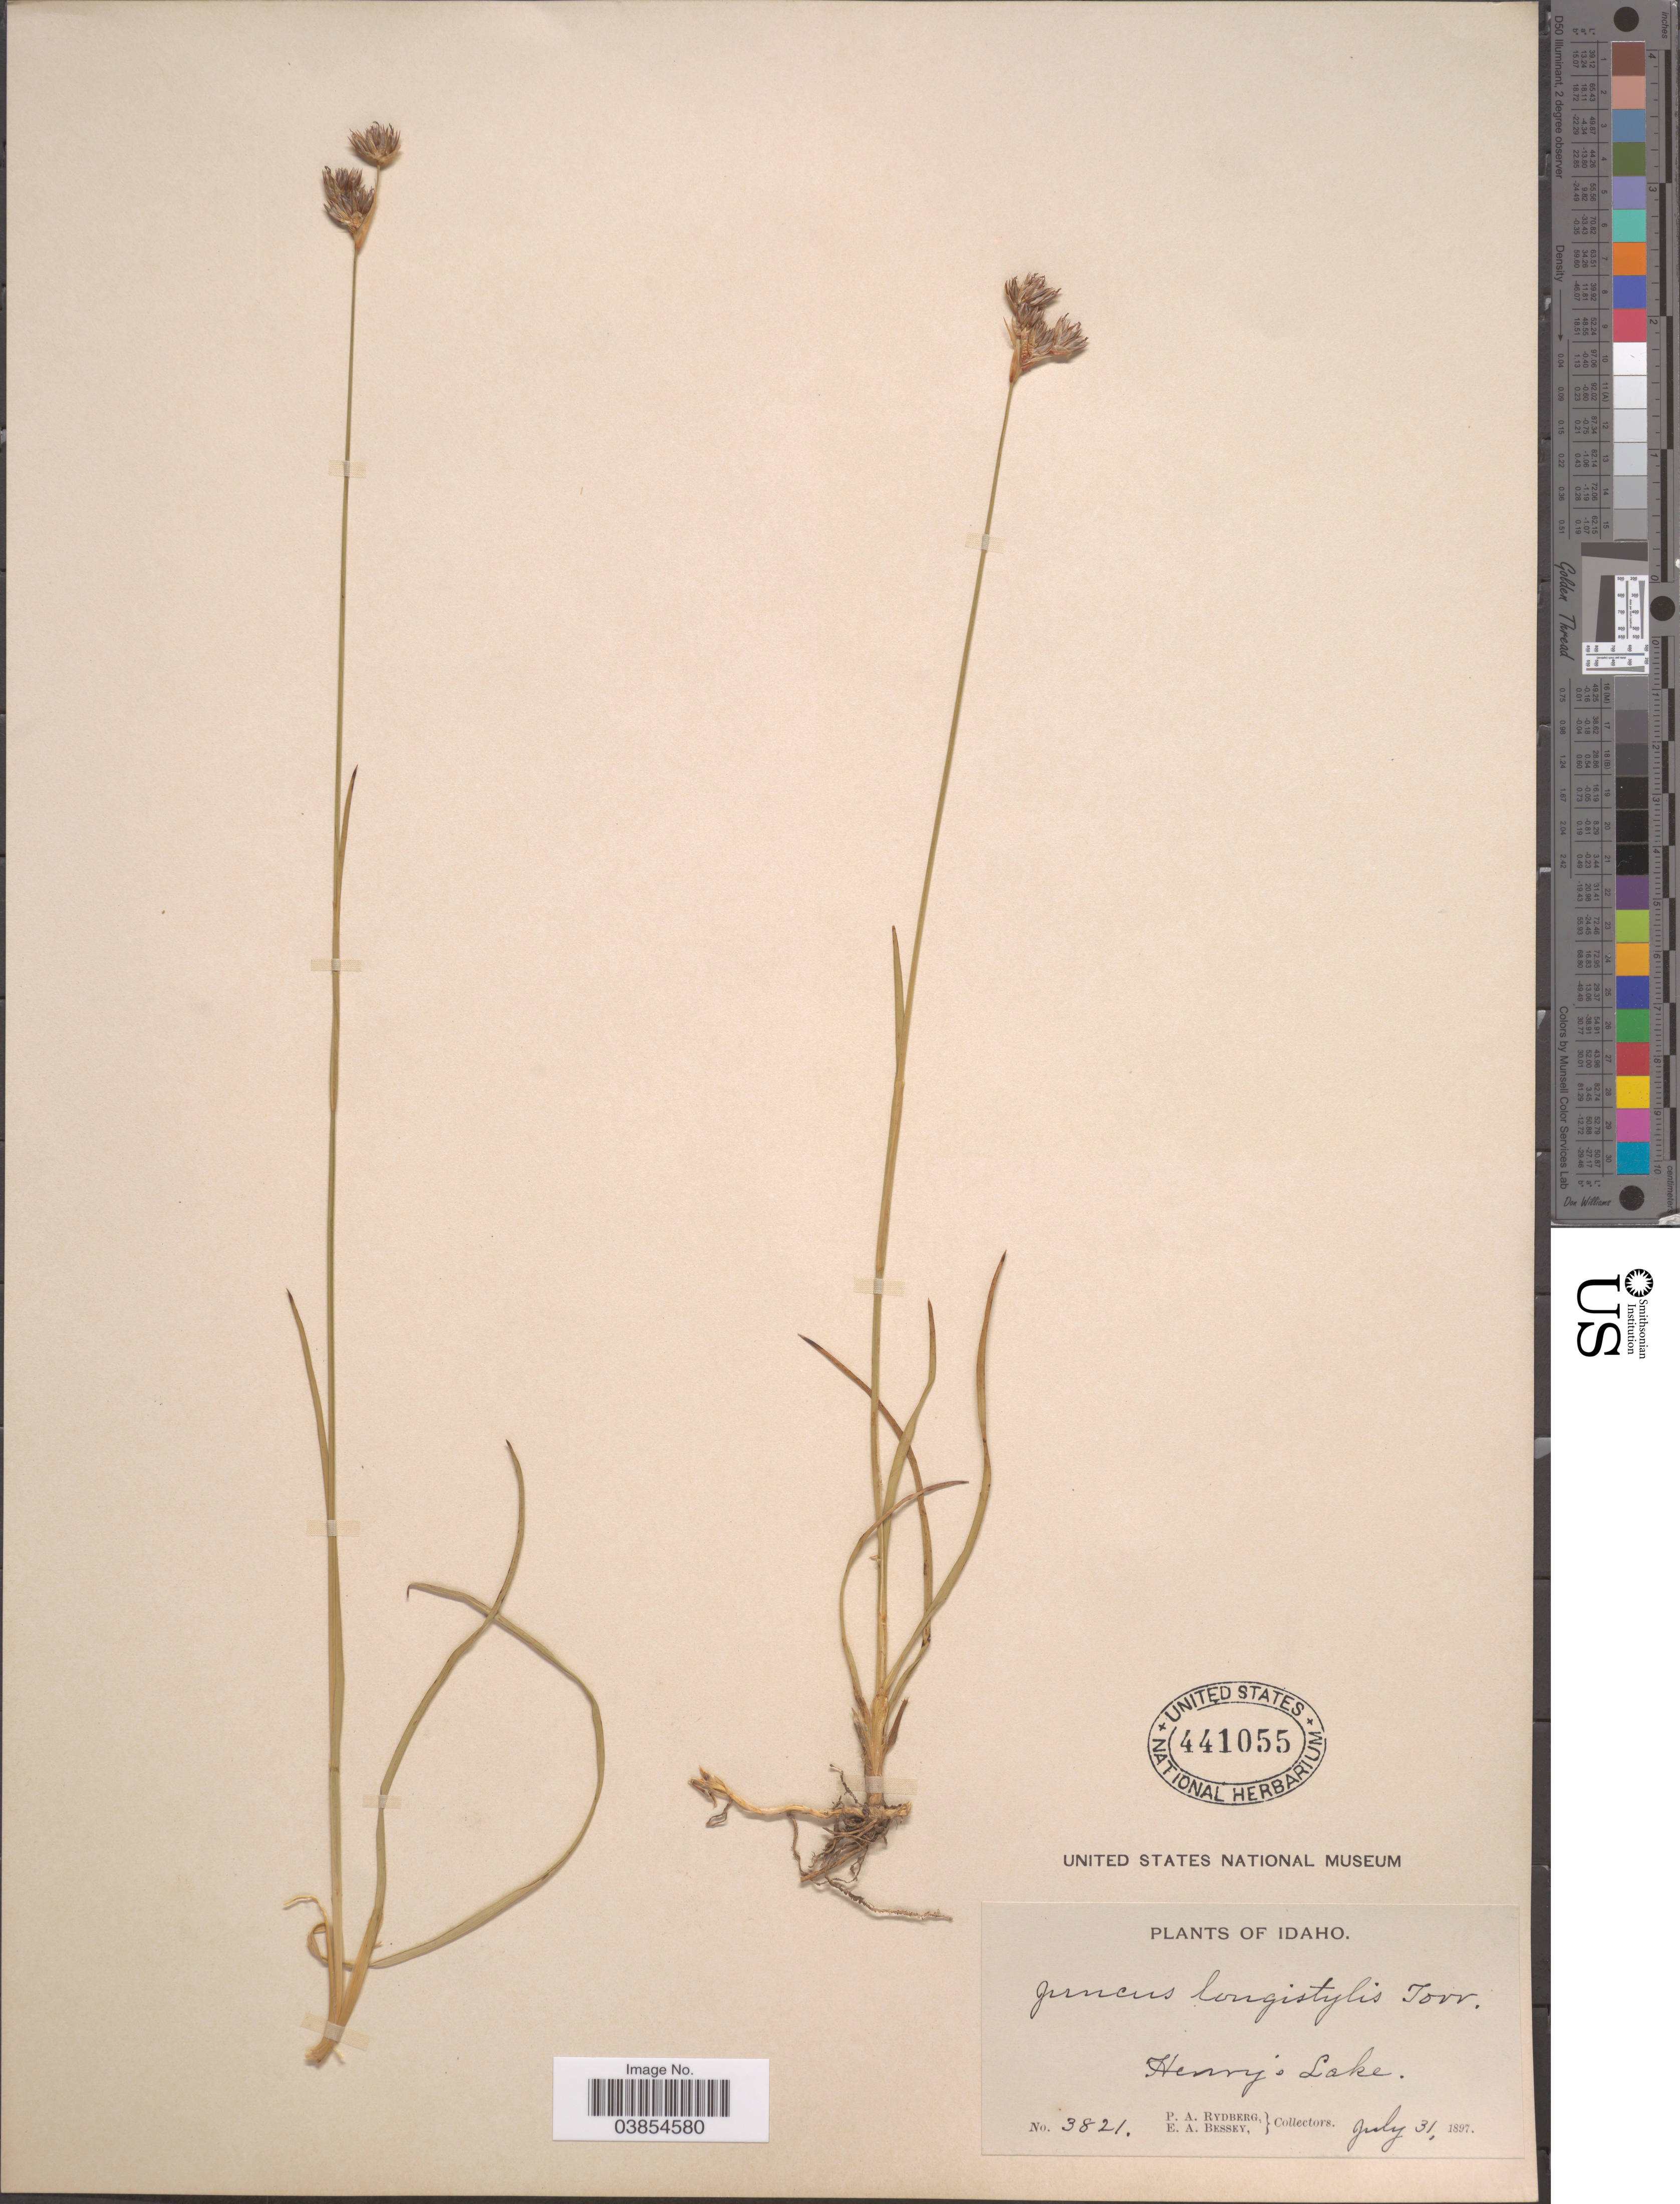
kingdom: Plantae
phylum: Tracheophyta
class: Liliopsida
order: Poales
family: Juncaceae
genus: Juncus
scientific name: Juncus longistylis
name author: Torr.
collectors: P. A. Rydberg & E. A. Bessey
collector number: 3821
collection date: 1897-07-31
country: United States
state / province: Idaho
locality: Henry's Lake.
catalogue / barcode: US 441055